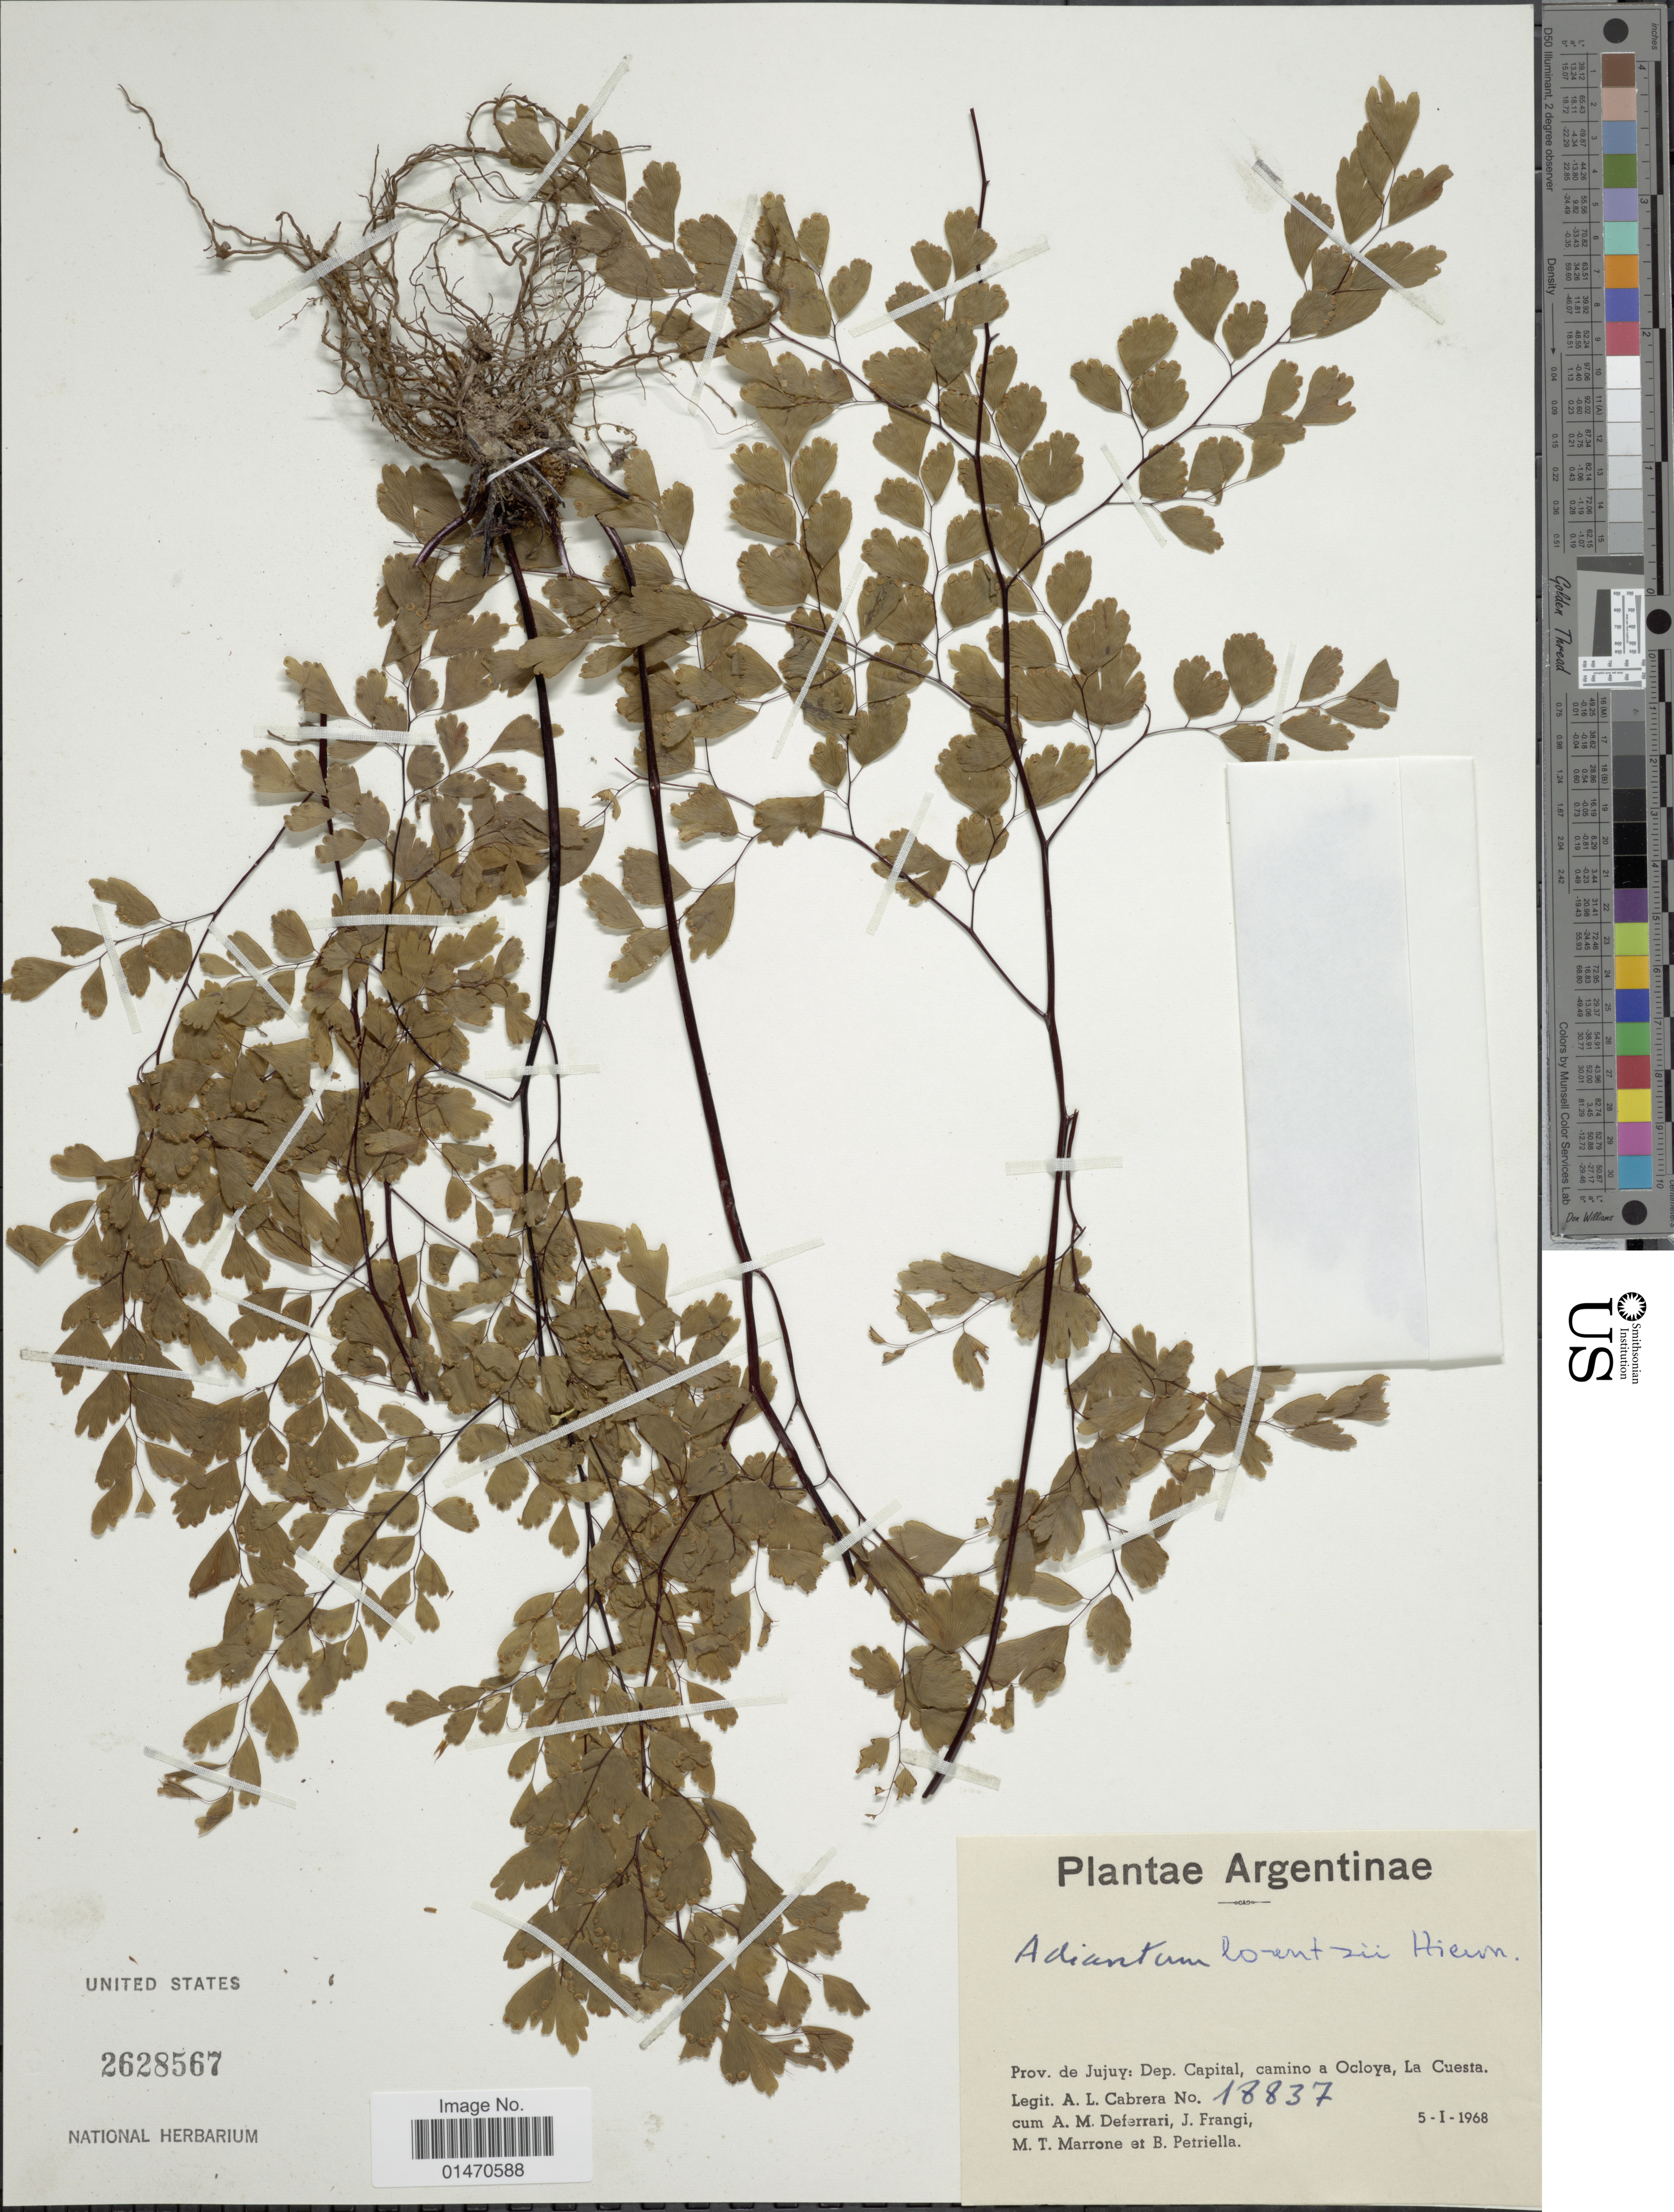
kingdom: Plantae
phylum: Tracheophyta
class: Polypodiopsida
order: Polypodiales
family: Pteridaceae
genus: Adiantum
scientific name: Adiantum lorentzii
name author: Hieron.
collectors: A. L. Cabrera, A. M. Deferrari, J. Frangi, M. Marrone & B. Petriella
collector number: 18837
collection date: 1968-01-05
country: Argentina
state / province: Jujuy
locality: Prov. de Jujuy: Dep. Capital, camino a Ocloya, La Cuesta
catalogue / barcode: US 2628567